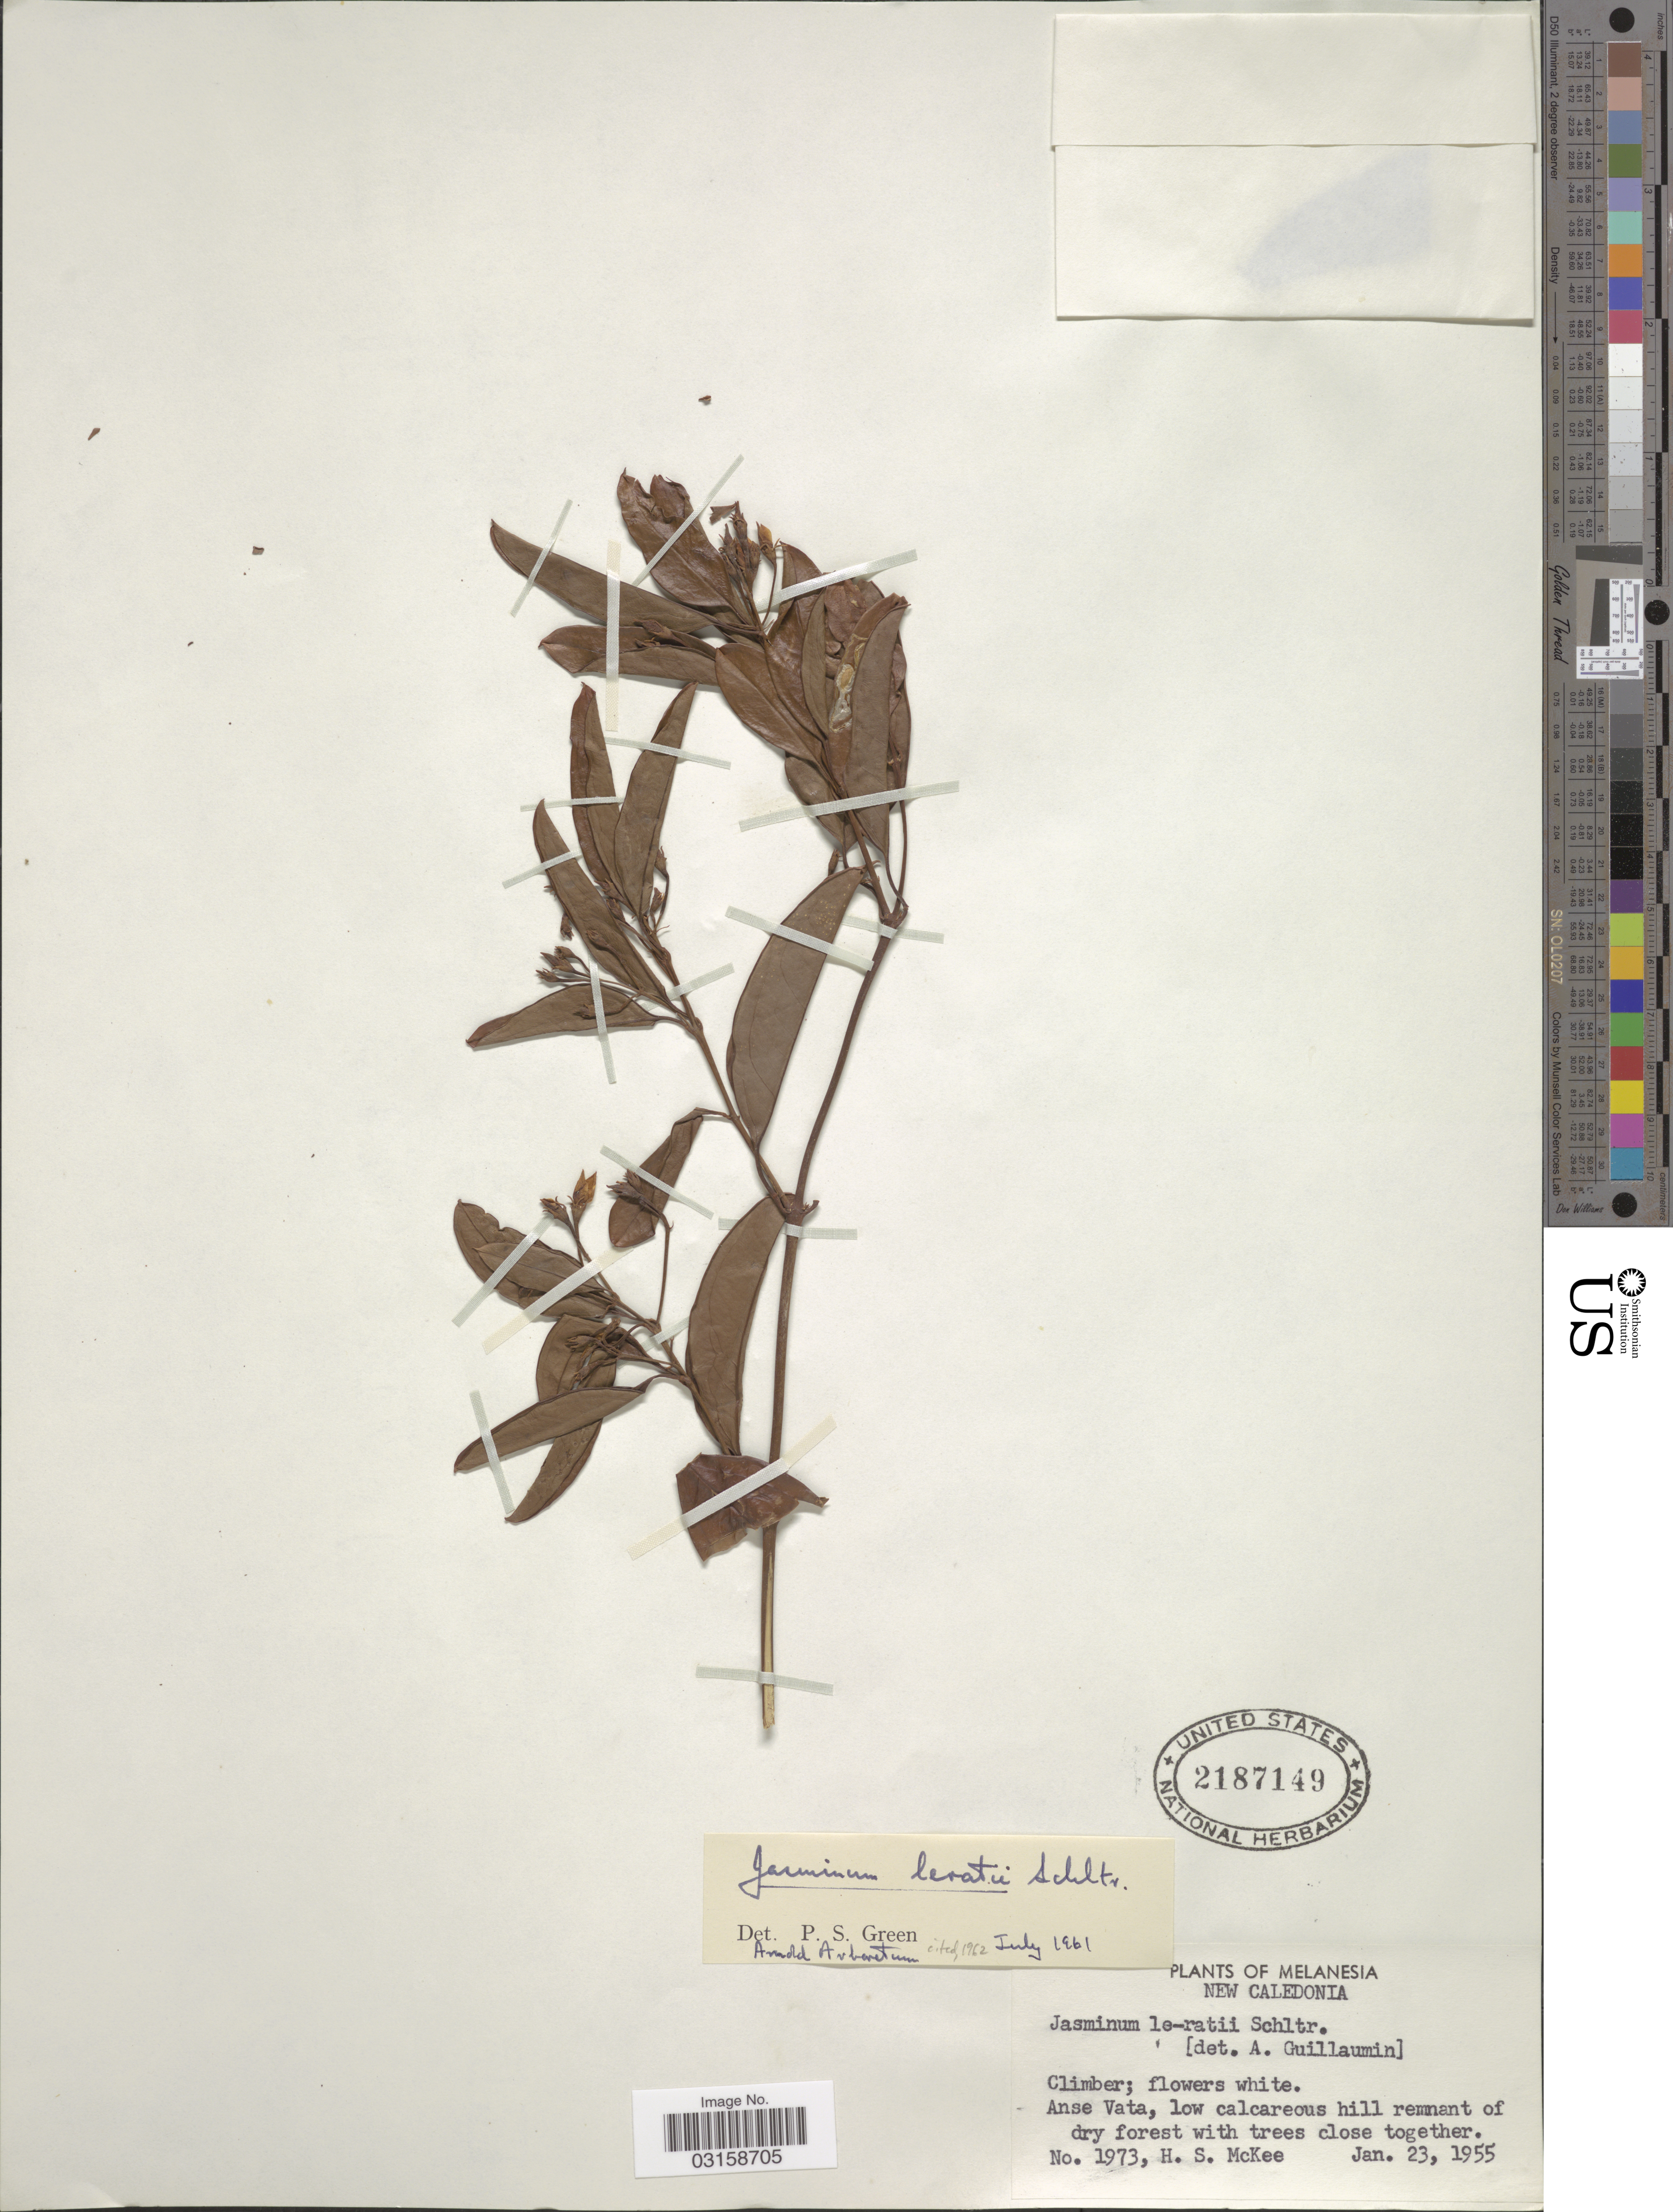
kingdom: Plantae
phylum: Tracheophyta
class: Magnoliopsida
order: Lamiales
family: Oleaceae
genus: Jasminum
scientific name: Jasminum leratii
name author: Schltr.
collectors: H. S. McKee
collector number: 1973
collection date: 1955-01-23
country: New Caledonia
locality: Anse Vata.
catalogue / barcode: US 2187149